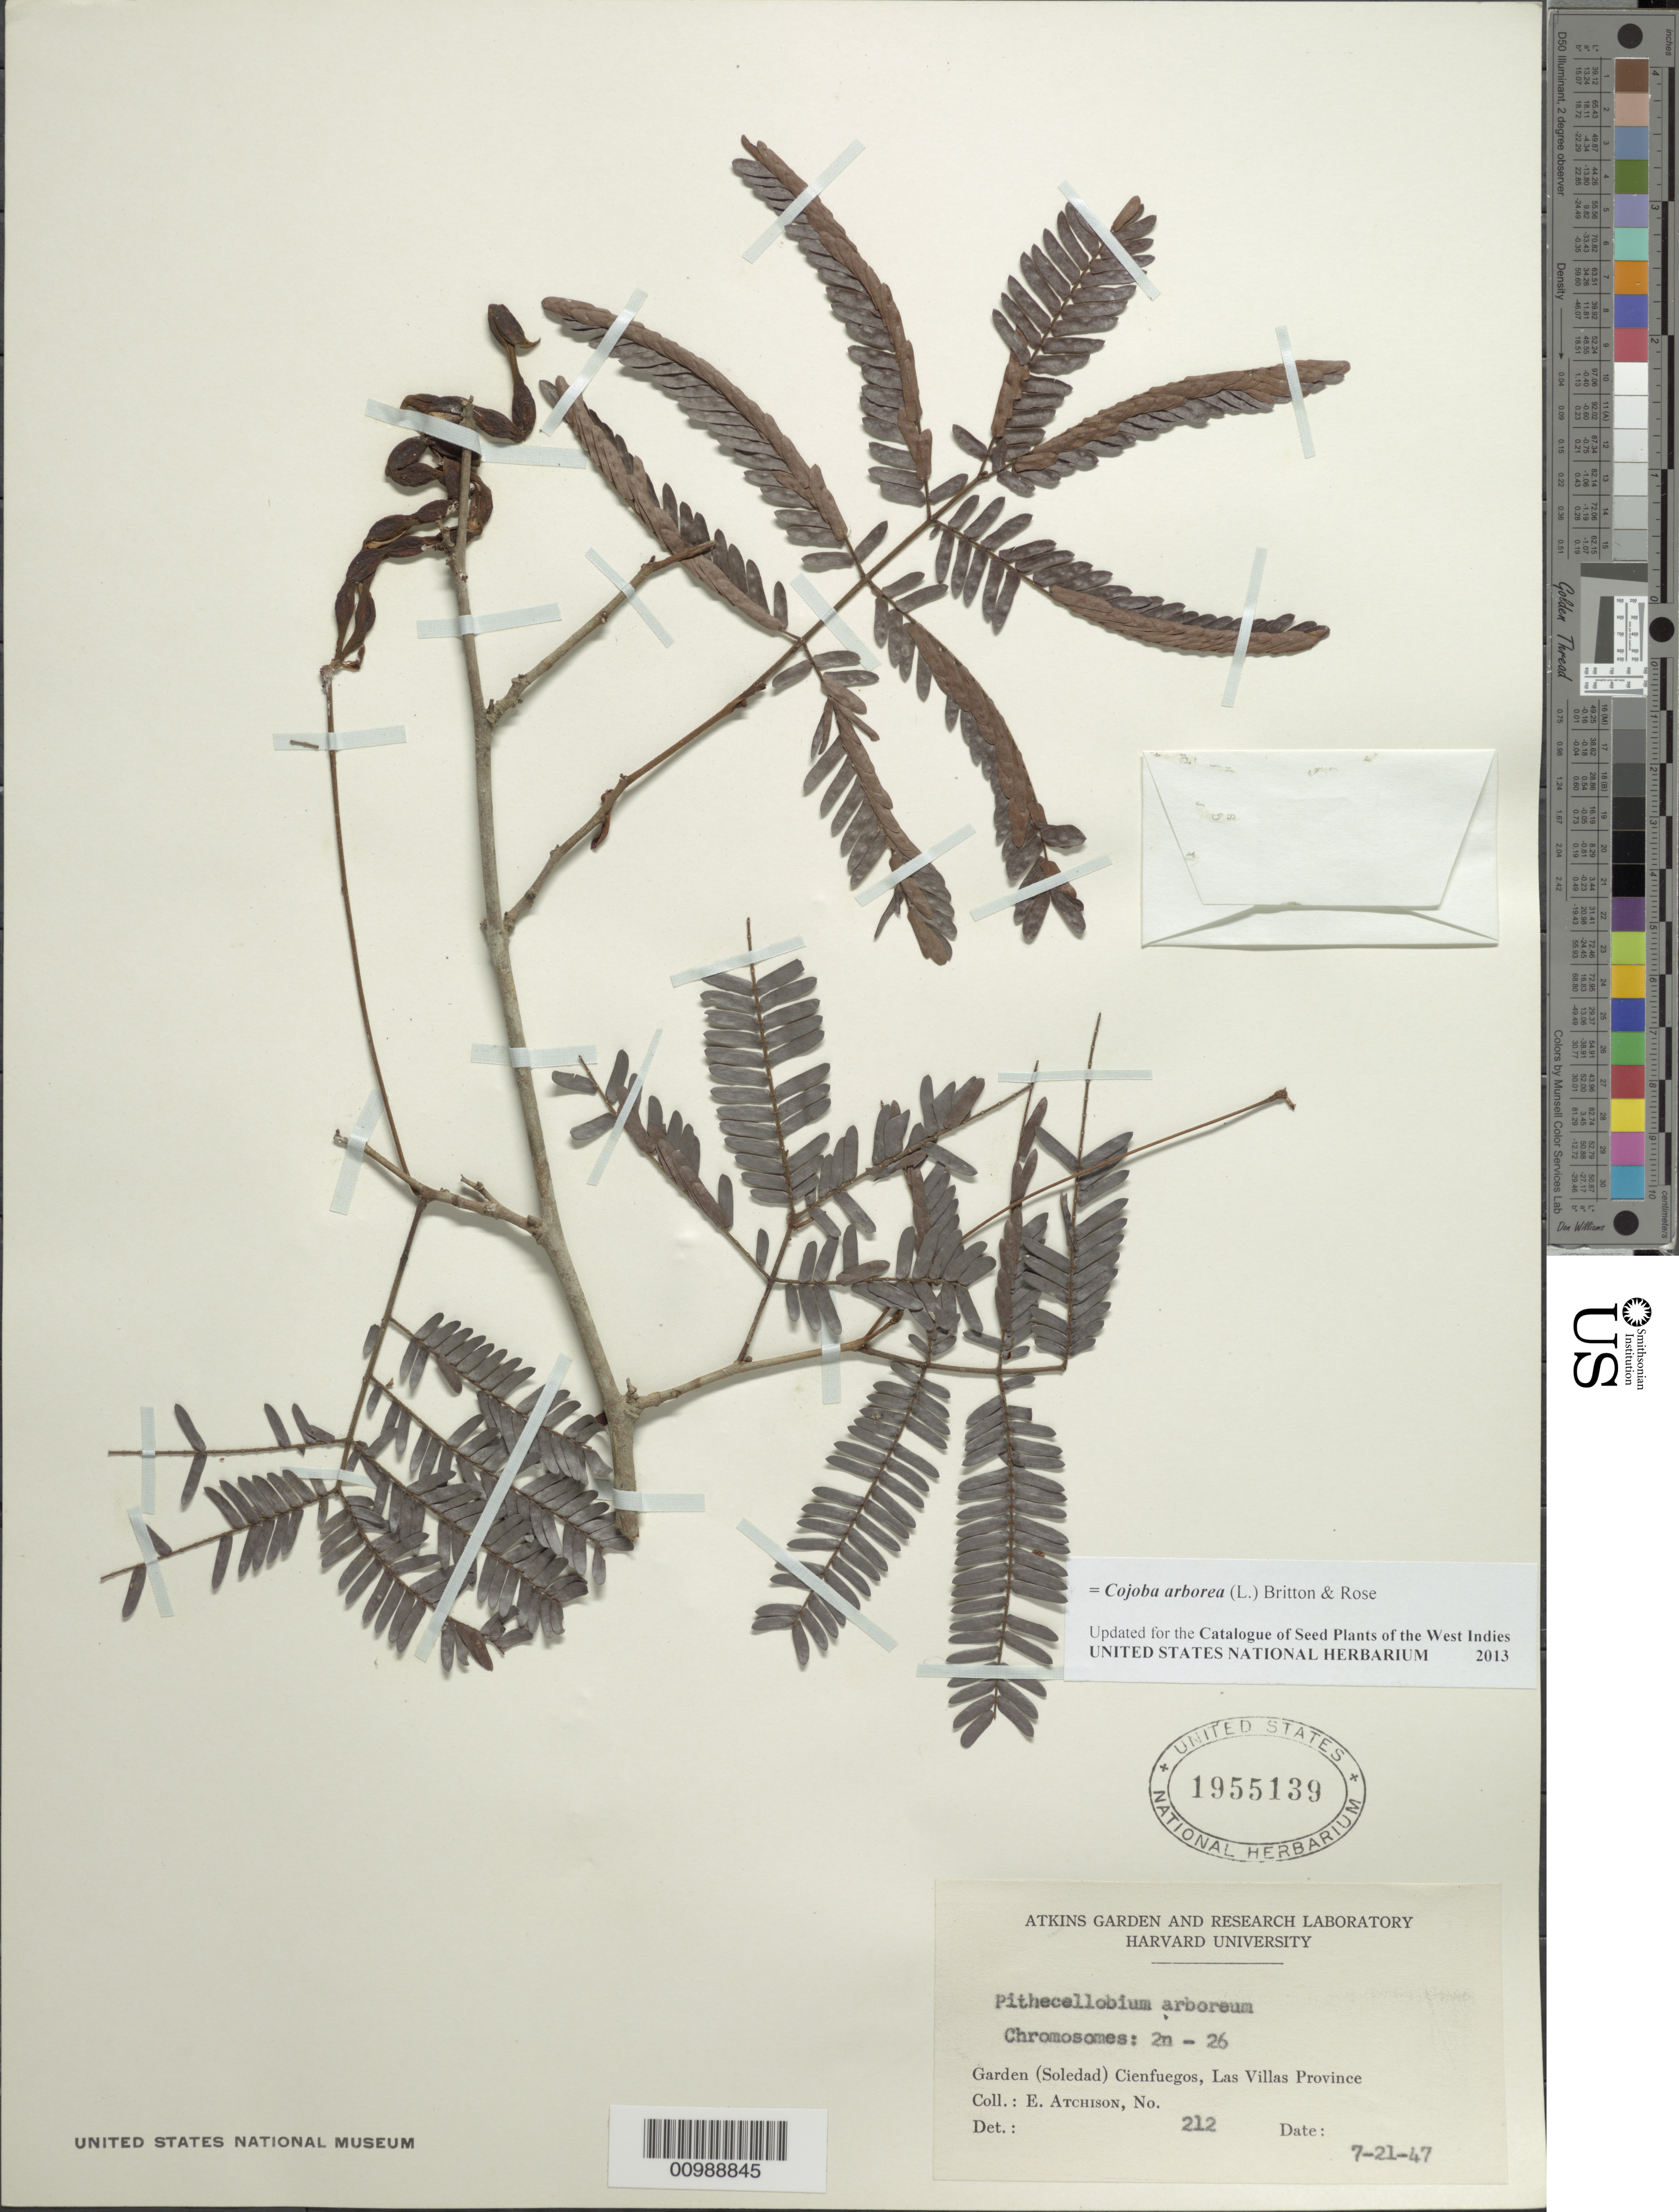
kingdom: Plantae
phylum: Tracheophyta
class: Magnoliopsida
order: Fabales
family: Fabaceae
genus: Cojoba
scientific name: Cojoba arborea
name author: (L.) Britton & Rose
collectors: E. Atchison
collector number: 212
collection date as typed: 21 Jul 1947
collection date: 1947-07-21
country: Cuba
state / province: Cienfuegos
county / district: Cienfuegos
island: Cuba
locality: Soledad Garden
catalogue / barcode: US 1955139